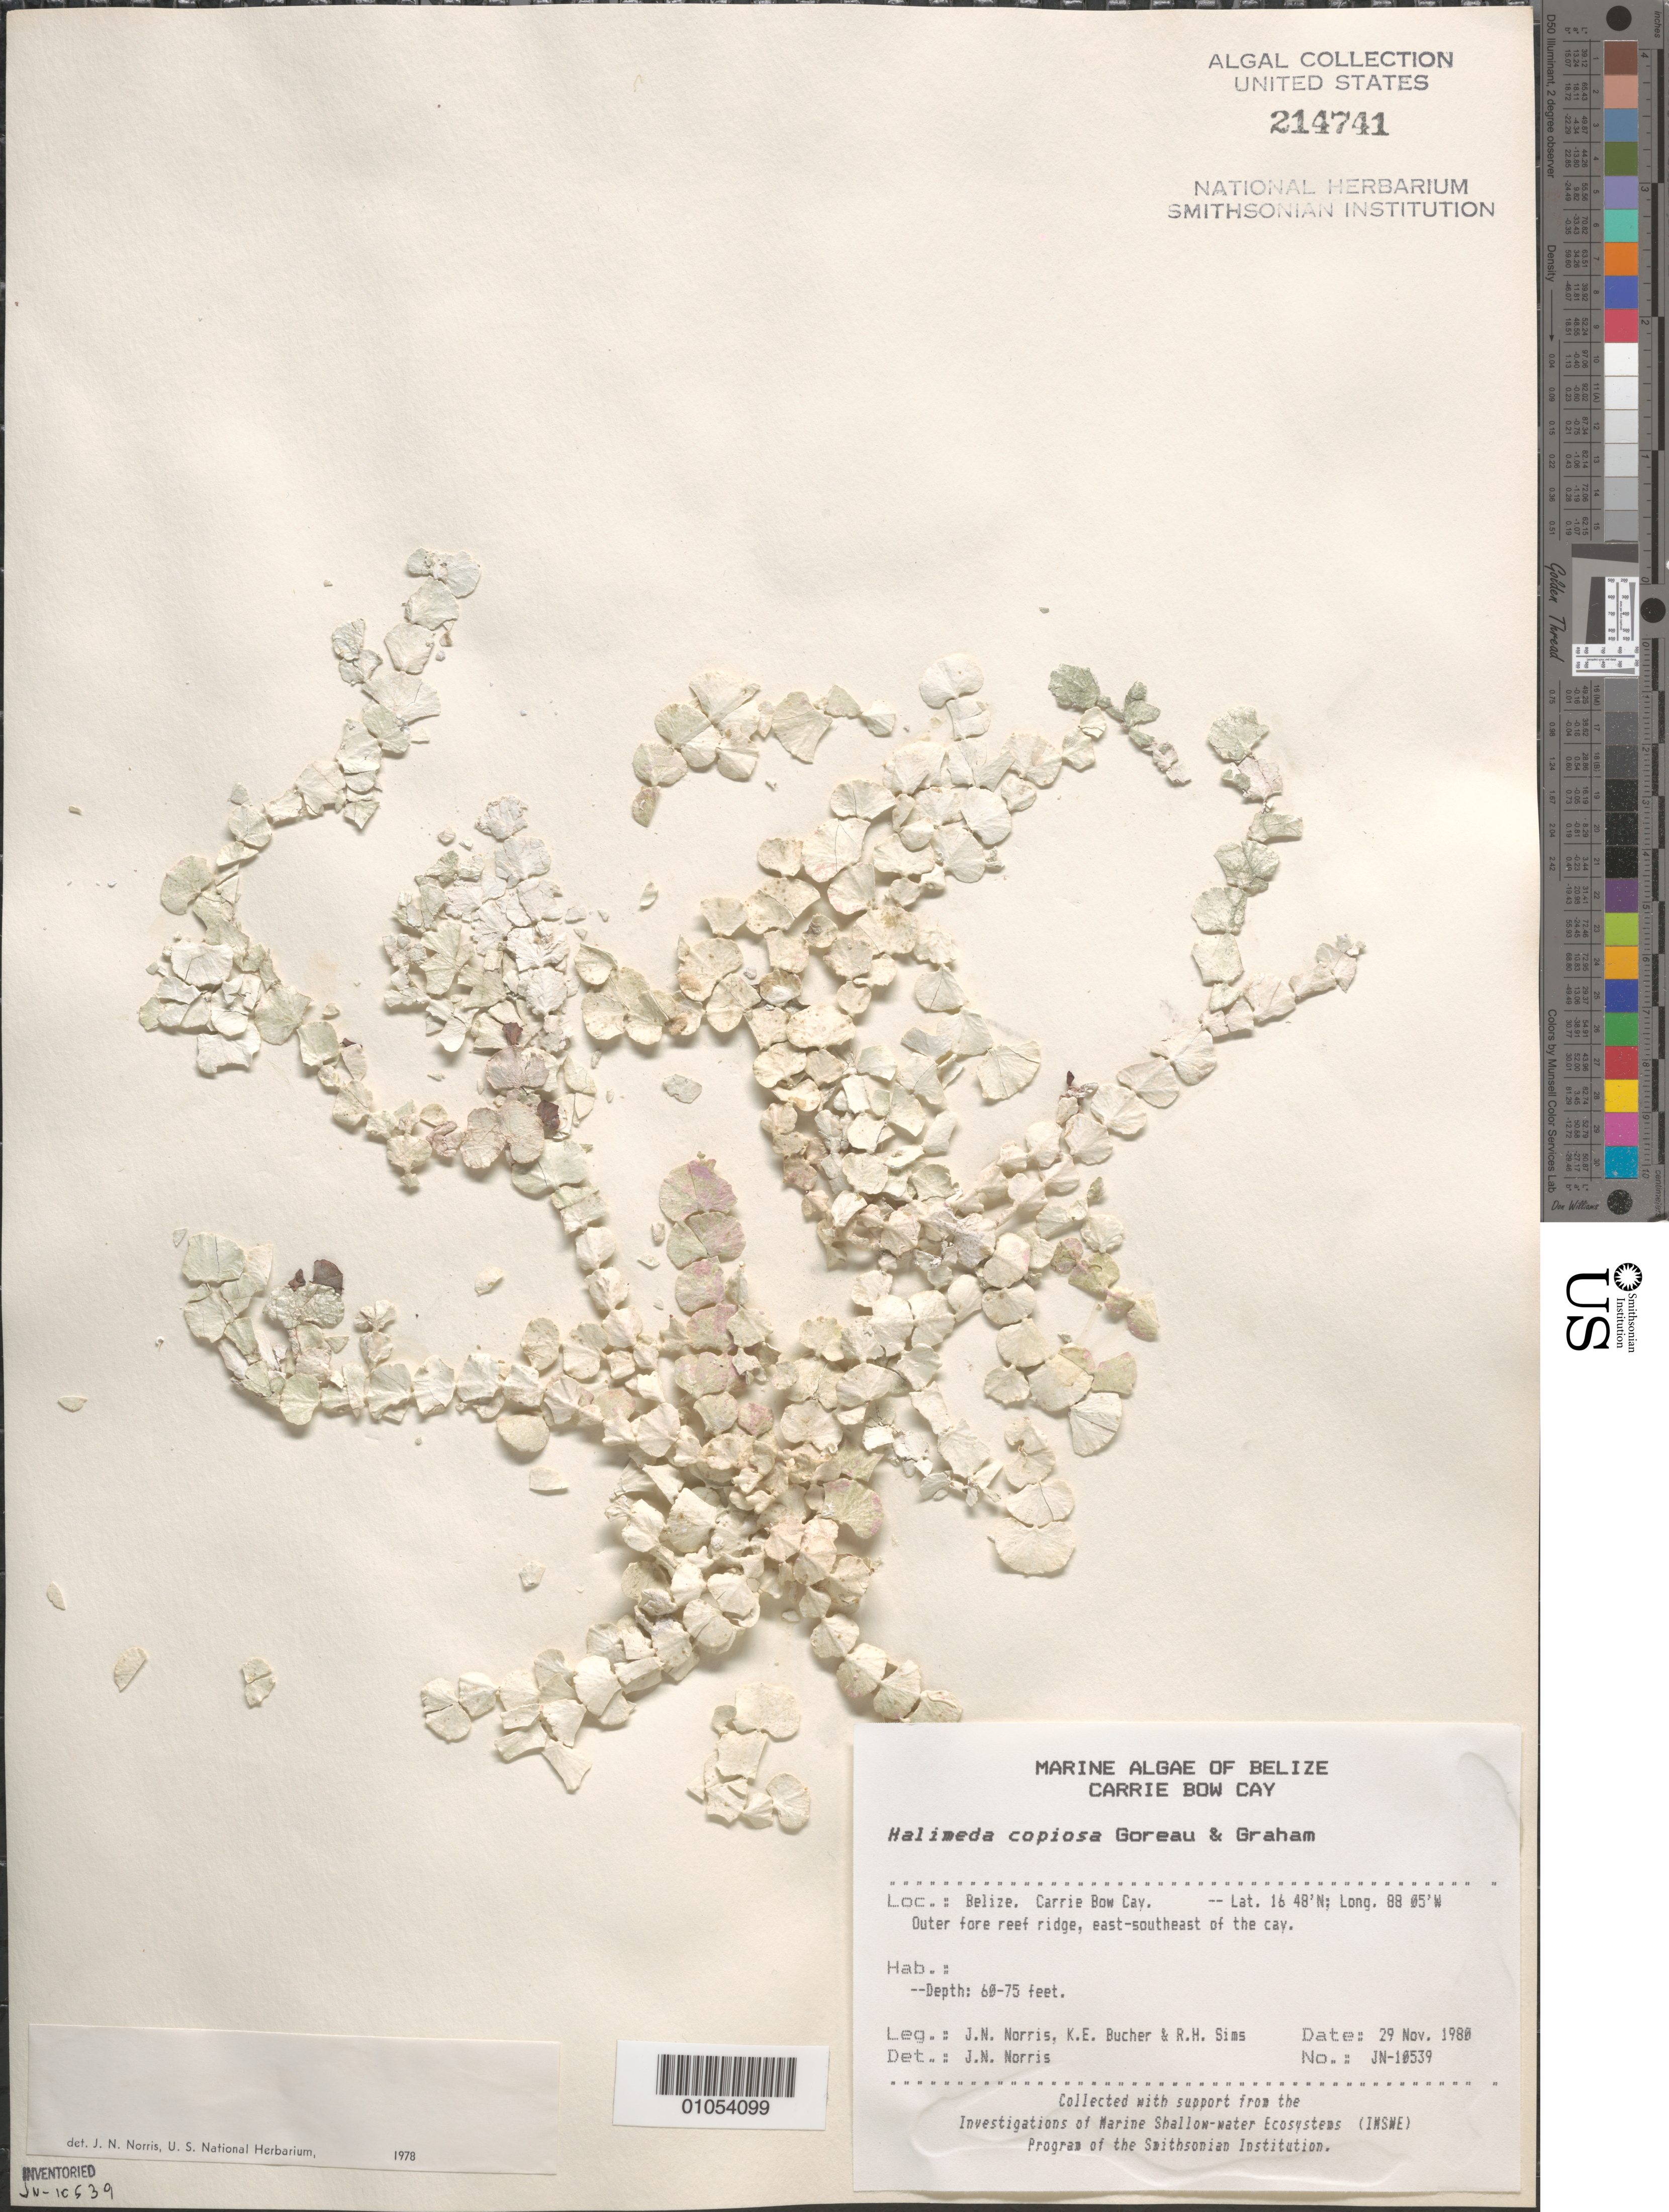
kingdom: Plantae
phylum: Chlorophyta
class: Ulvophyceae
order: Bryopsidales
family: Halimedaceae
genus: Halimeda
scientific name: Halimeda copiosa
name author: Goreau & E.A. Graham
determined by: Norris, James N.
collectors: J. N. Norris, K. E. Bucher & R. H. Sims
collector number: JN-10539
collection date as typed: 29 Nov 1980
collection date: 1980-11-29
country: Belize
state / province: Stann Creek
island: Carrie Bow Cay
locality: Outer fore reef ridge and slope, east southeast of the cay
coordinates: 16 48'N, 88 05'W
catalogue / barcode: US 214741